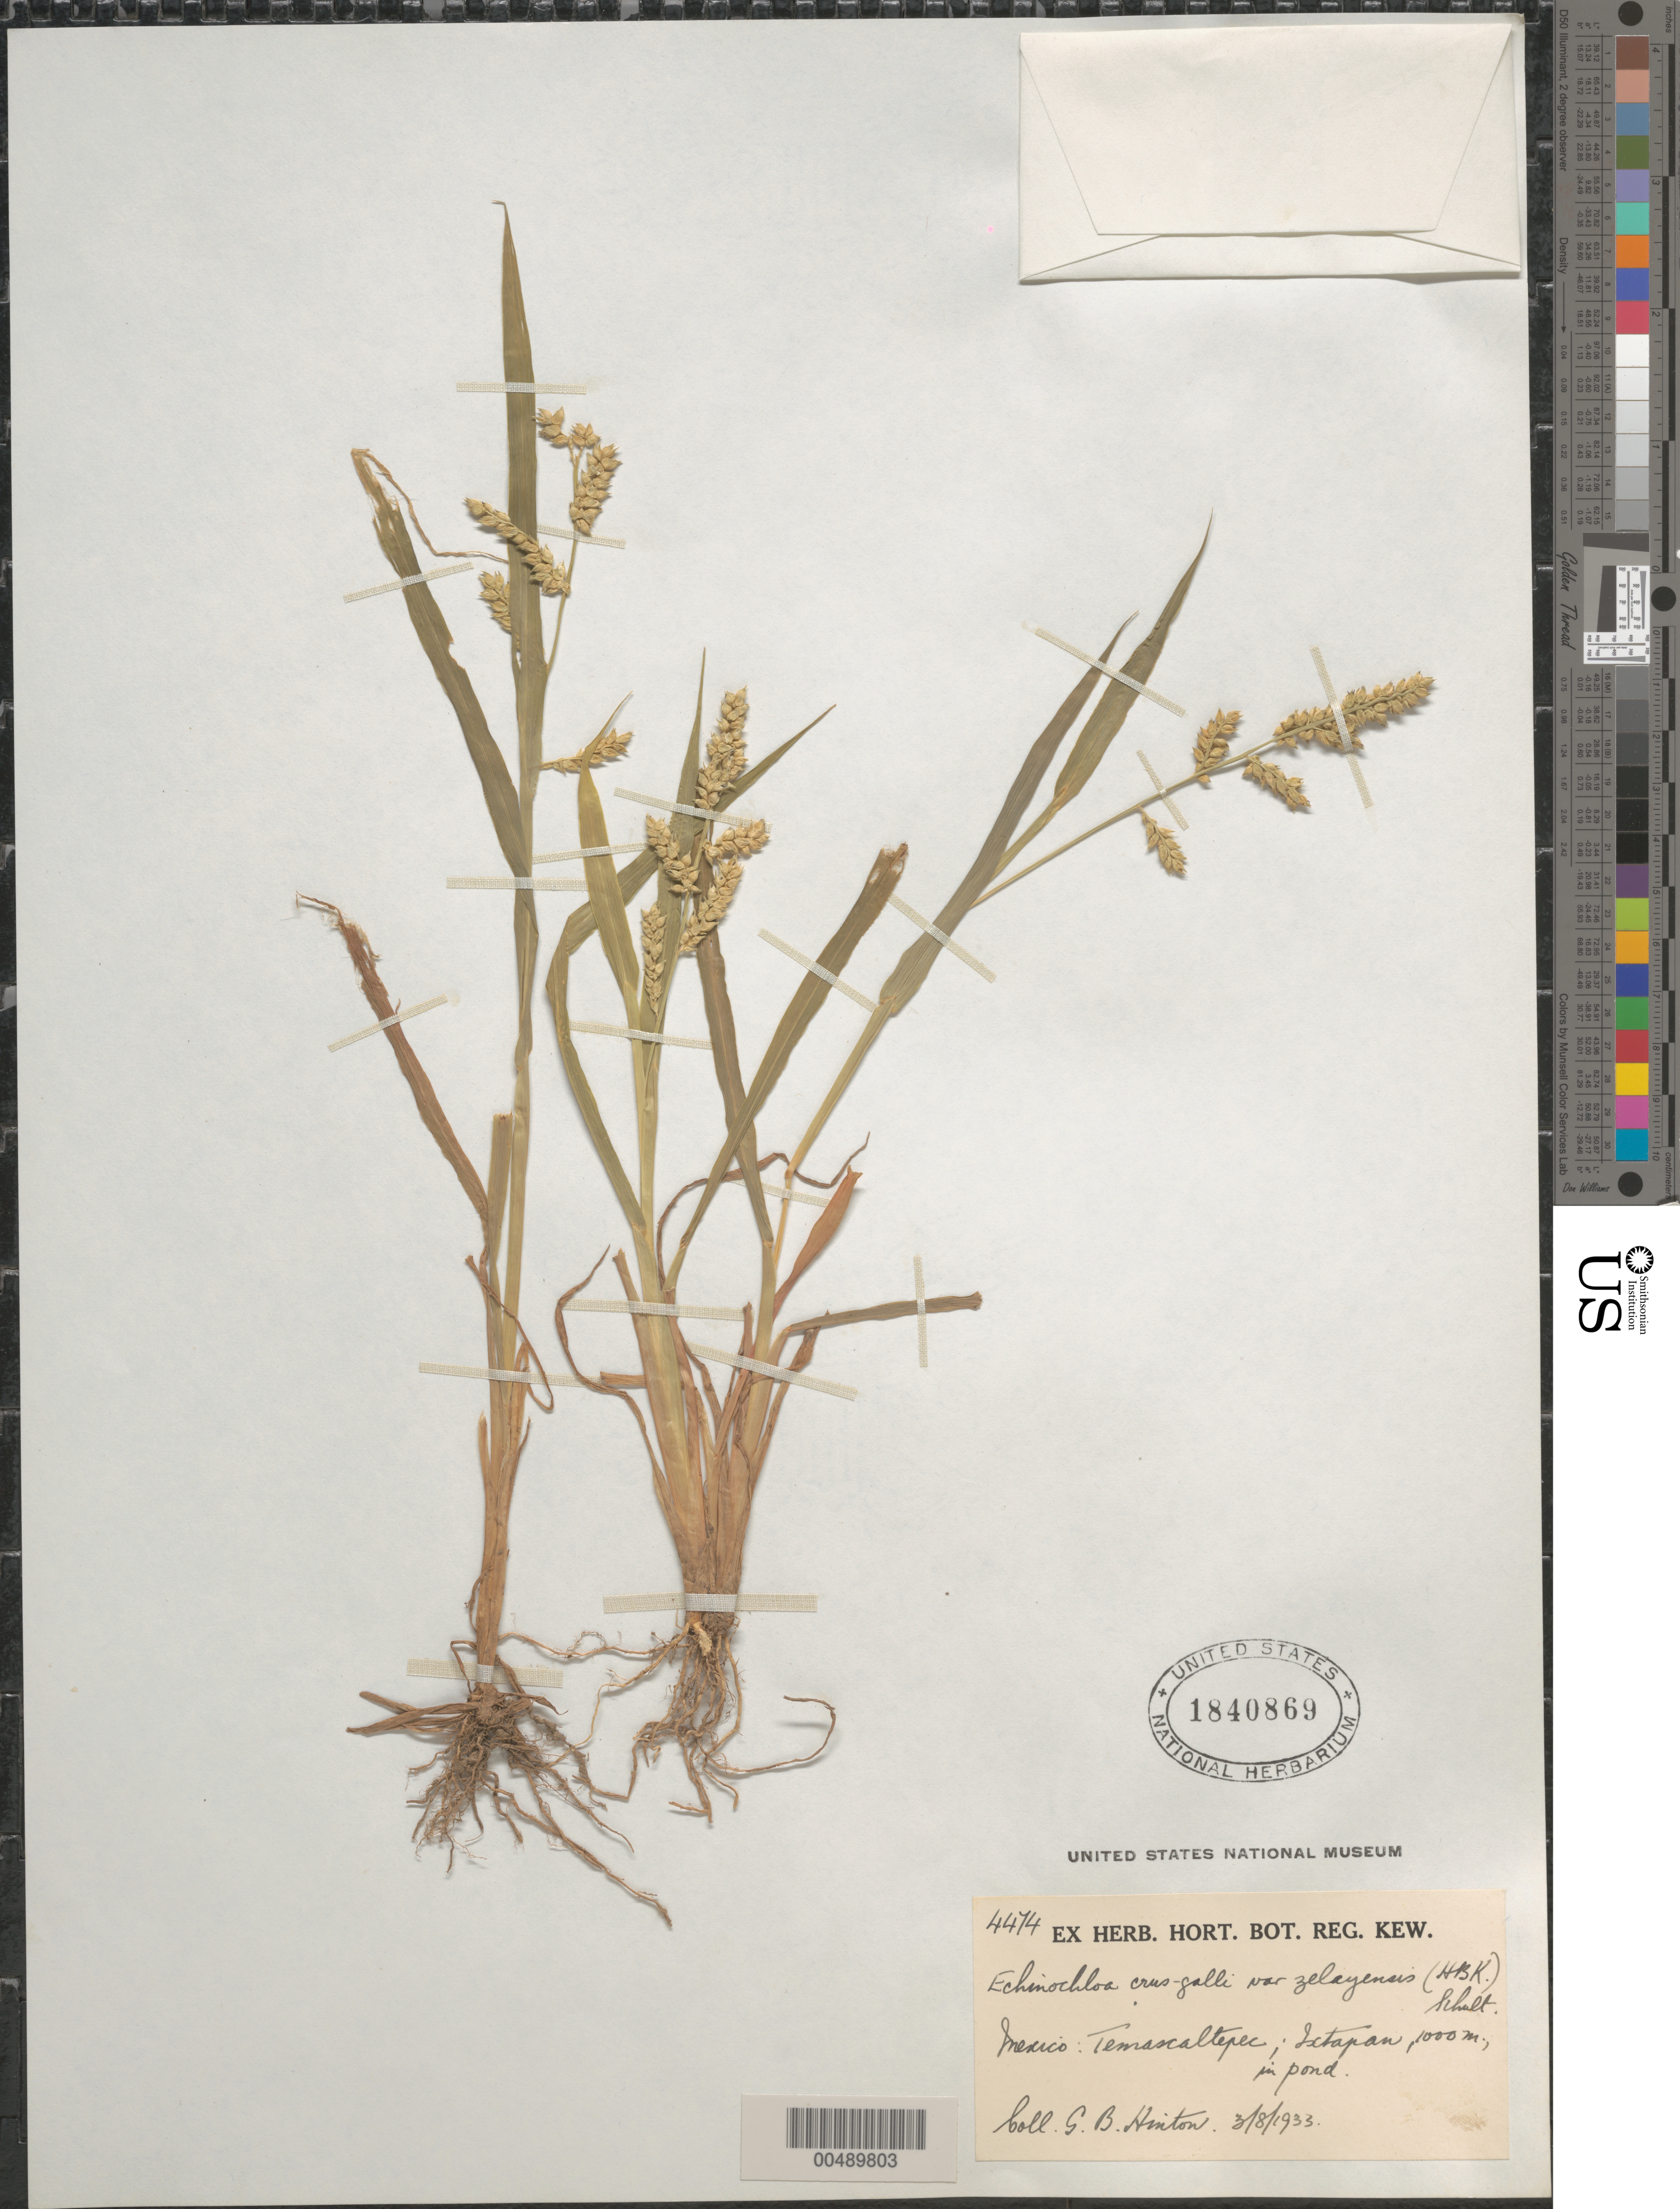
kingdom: Plantae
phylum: Tracheophyta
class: Liliopsida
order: Poales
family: Poaceae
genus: Echinochloa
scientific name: Echinochloa crus-galli var. zelayensis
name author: (Kunth) Hitchc.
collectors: G. B. Hinton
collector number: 4474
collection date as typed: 3 Aug 1933 or 8 Mar 1933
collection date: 1933-03-08 or 1933-08-03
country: Mexico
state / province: México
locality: Temascaltepec, Ixtapan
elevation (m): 1000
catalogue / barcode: US 1840869